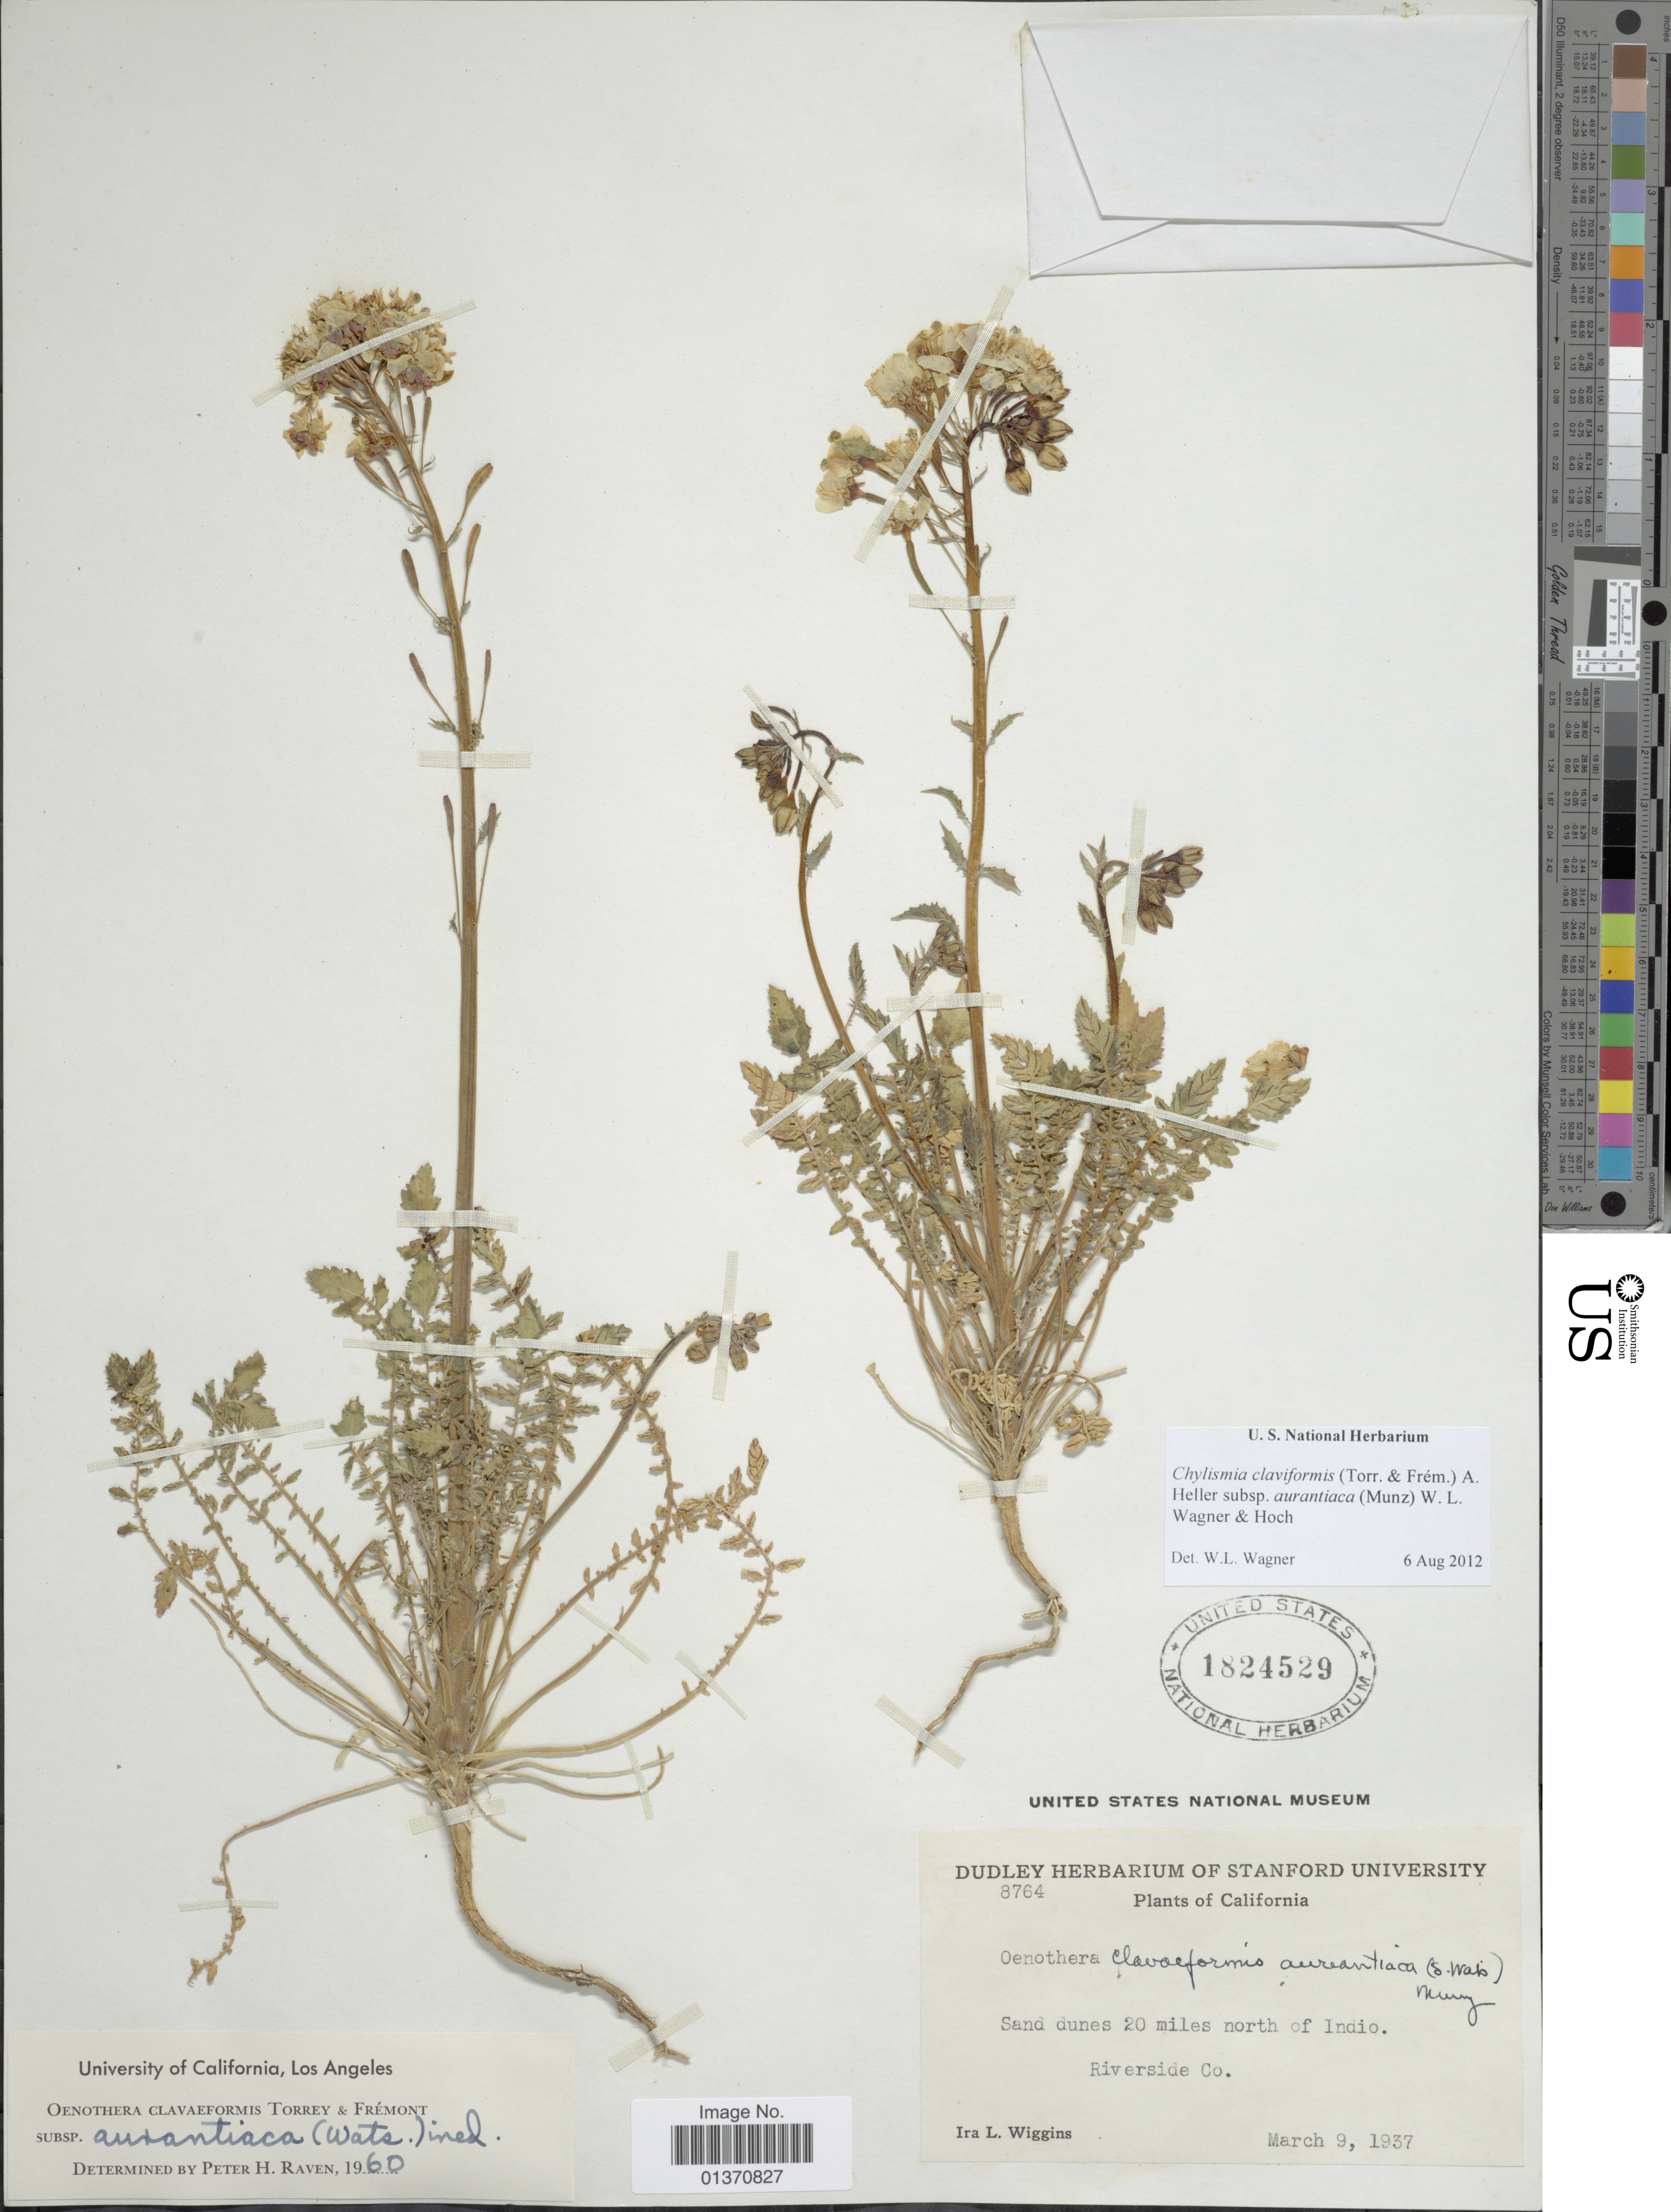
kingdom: Plantae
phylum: Tracheophyta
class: Magnoliopsida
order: Myrtales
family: Onagraceae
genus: Chylismia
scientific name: Chylismia claviformis subsp. aurantiaca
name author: (Munz) W.L. Wagner & Hoch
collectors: I. L. Wiggins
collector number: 8764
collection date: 1937-03-09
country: United States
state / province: California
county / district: Riverside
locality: Sand dunes 20 miles north of Indio. Riverside Co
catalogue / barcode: US 1824529